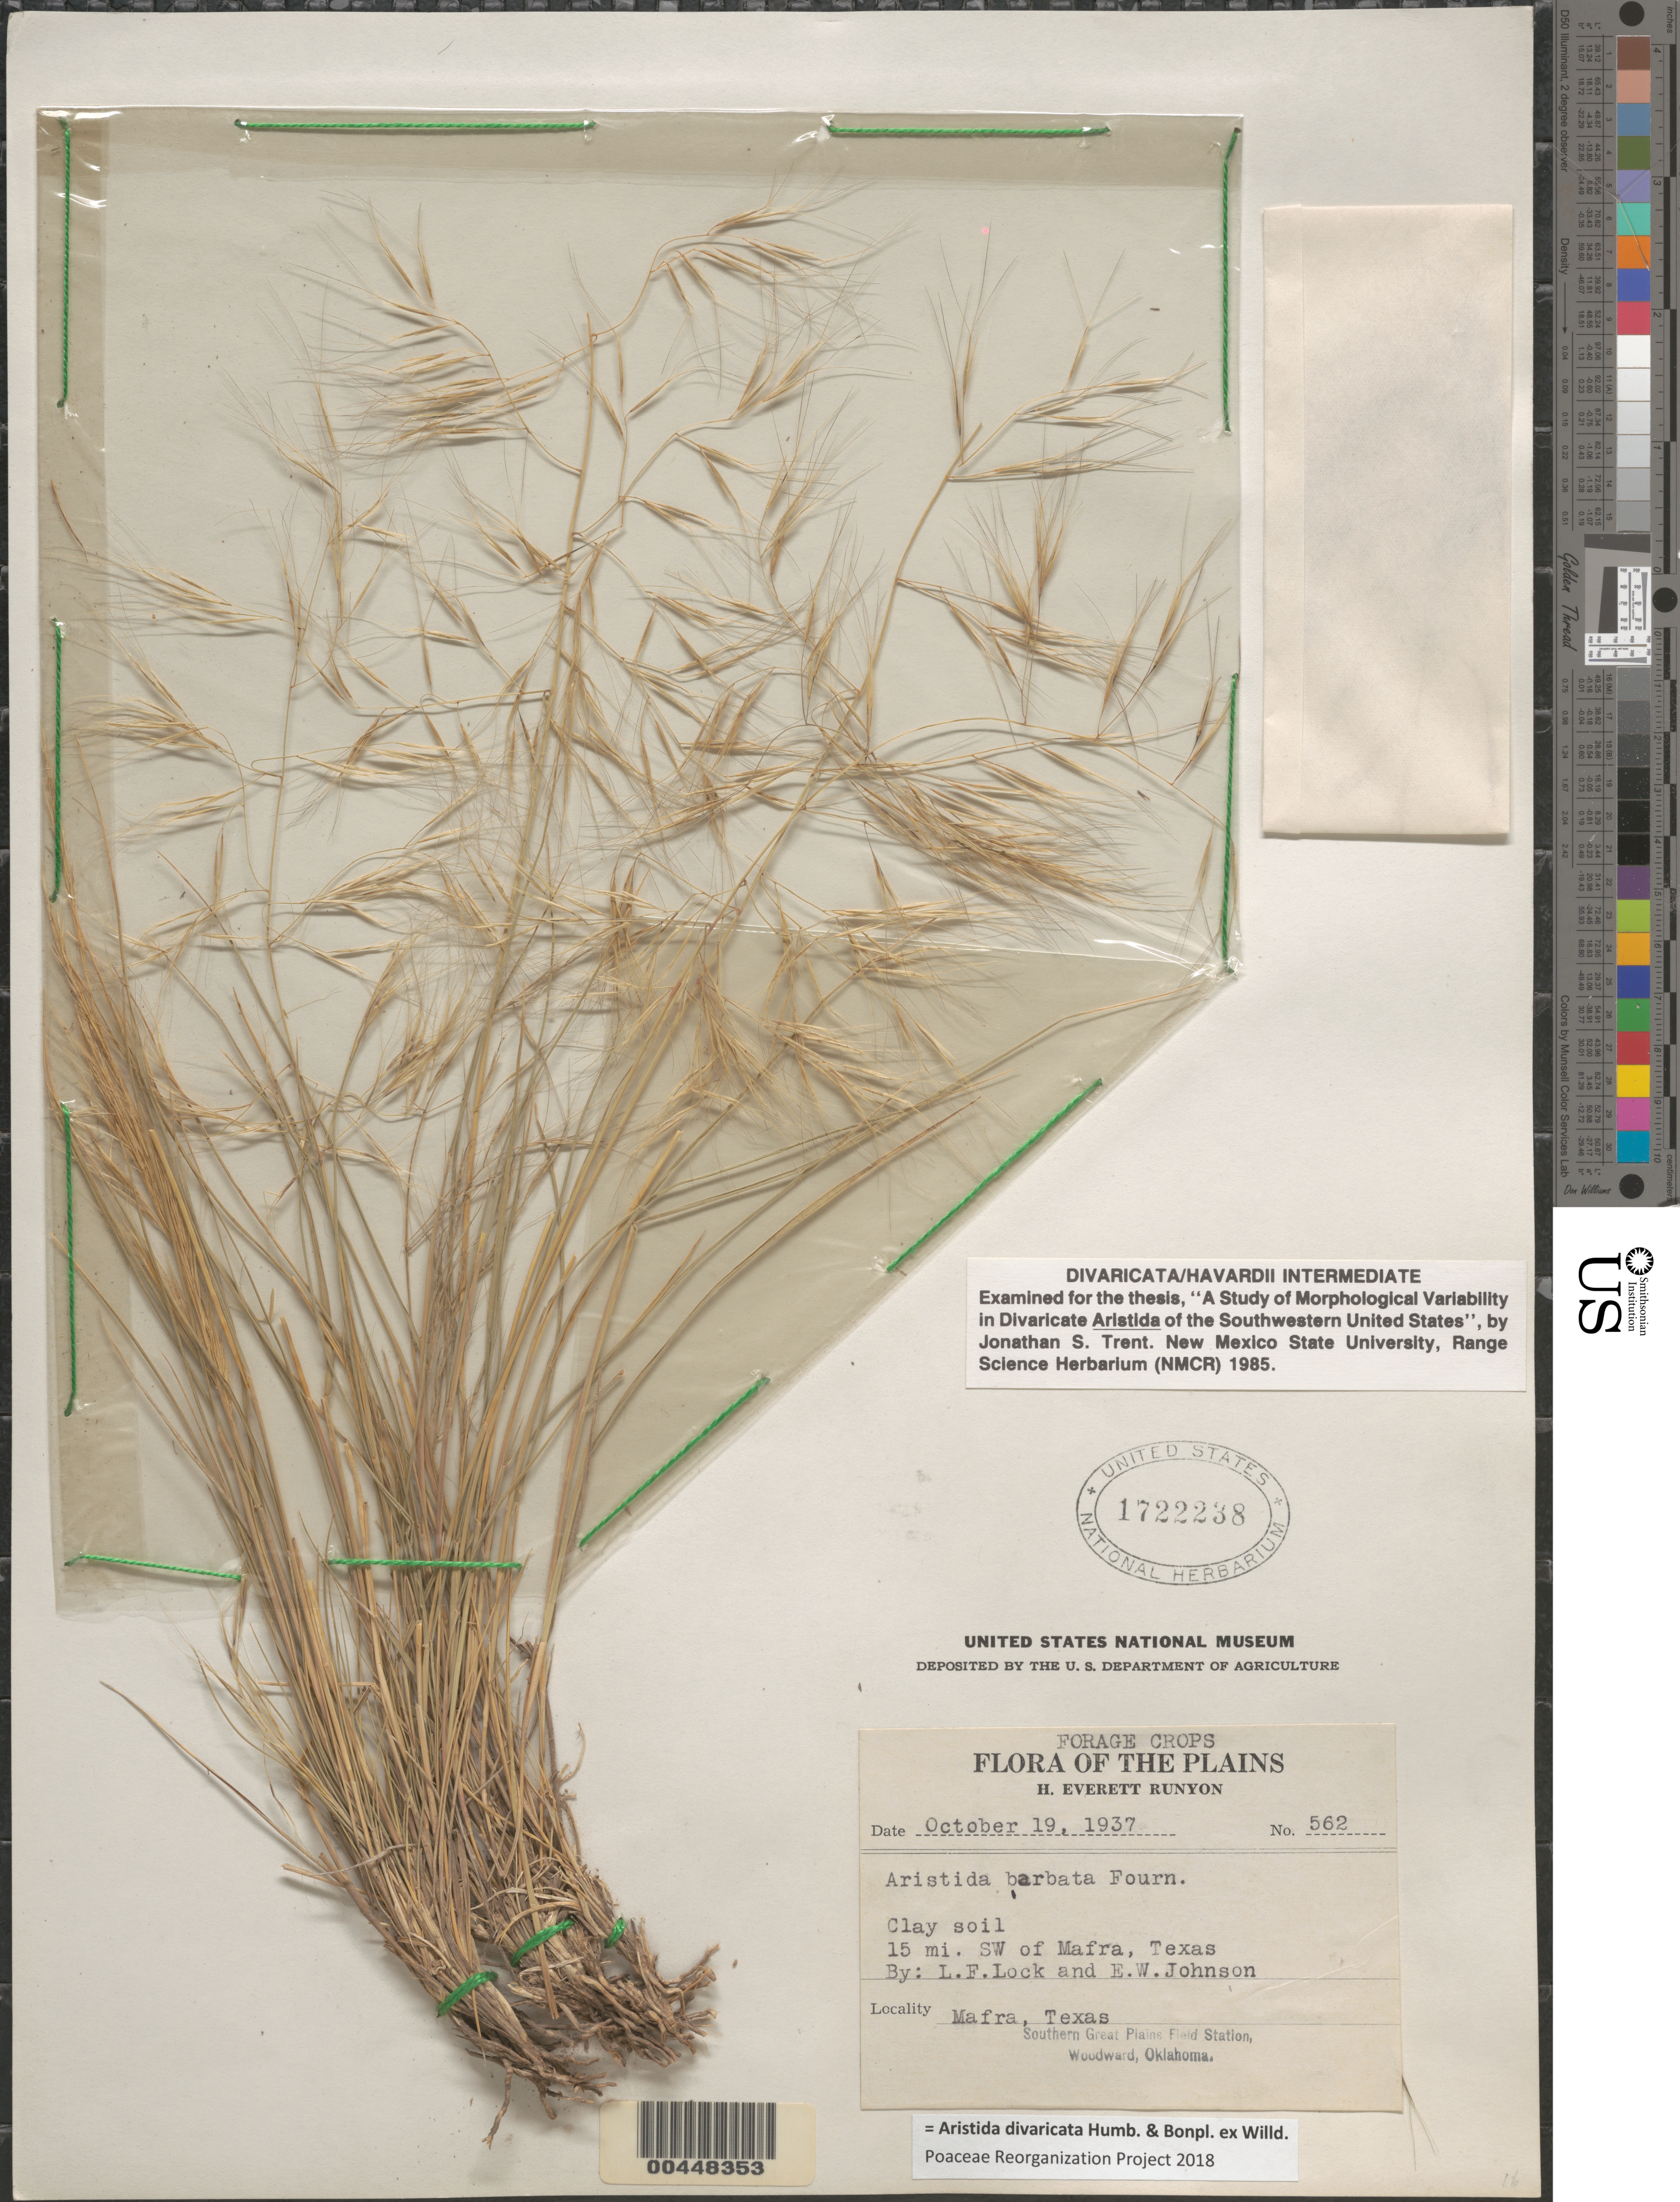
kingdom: Plantae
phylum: Tracheophyta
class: Liliopsida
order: Poales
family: Poaceae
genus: Aristida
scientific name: Aristida divaricata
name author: Humb. & Bonpl. ex Willd.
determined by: Poaceae Reorganization Project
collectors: L. F. Lock & E. W. Johnson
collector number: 562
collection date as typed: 19 Oct 1937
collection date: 1937-10-19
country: United States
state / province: Texas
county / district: Presidio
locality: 15 mi SW of Marfa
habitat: Clay soil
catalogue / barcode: US 1722238